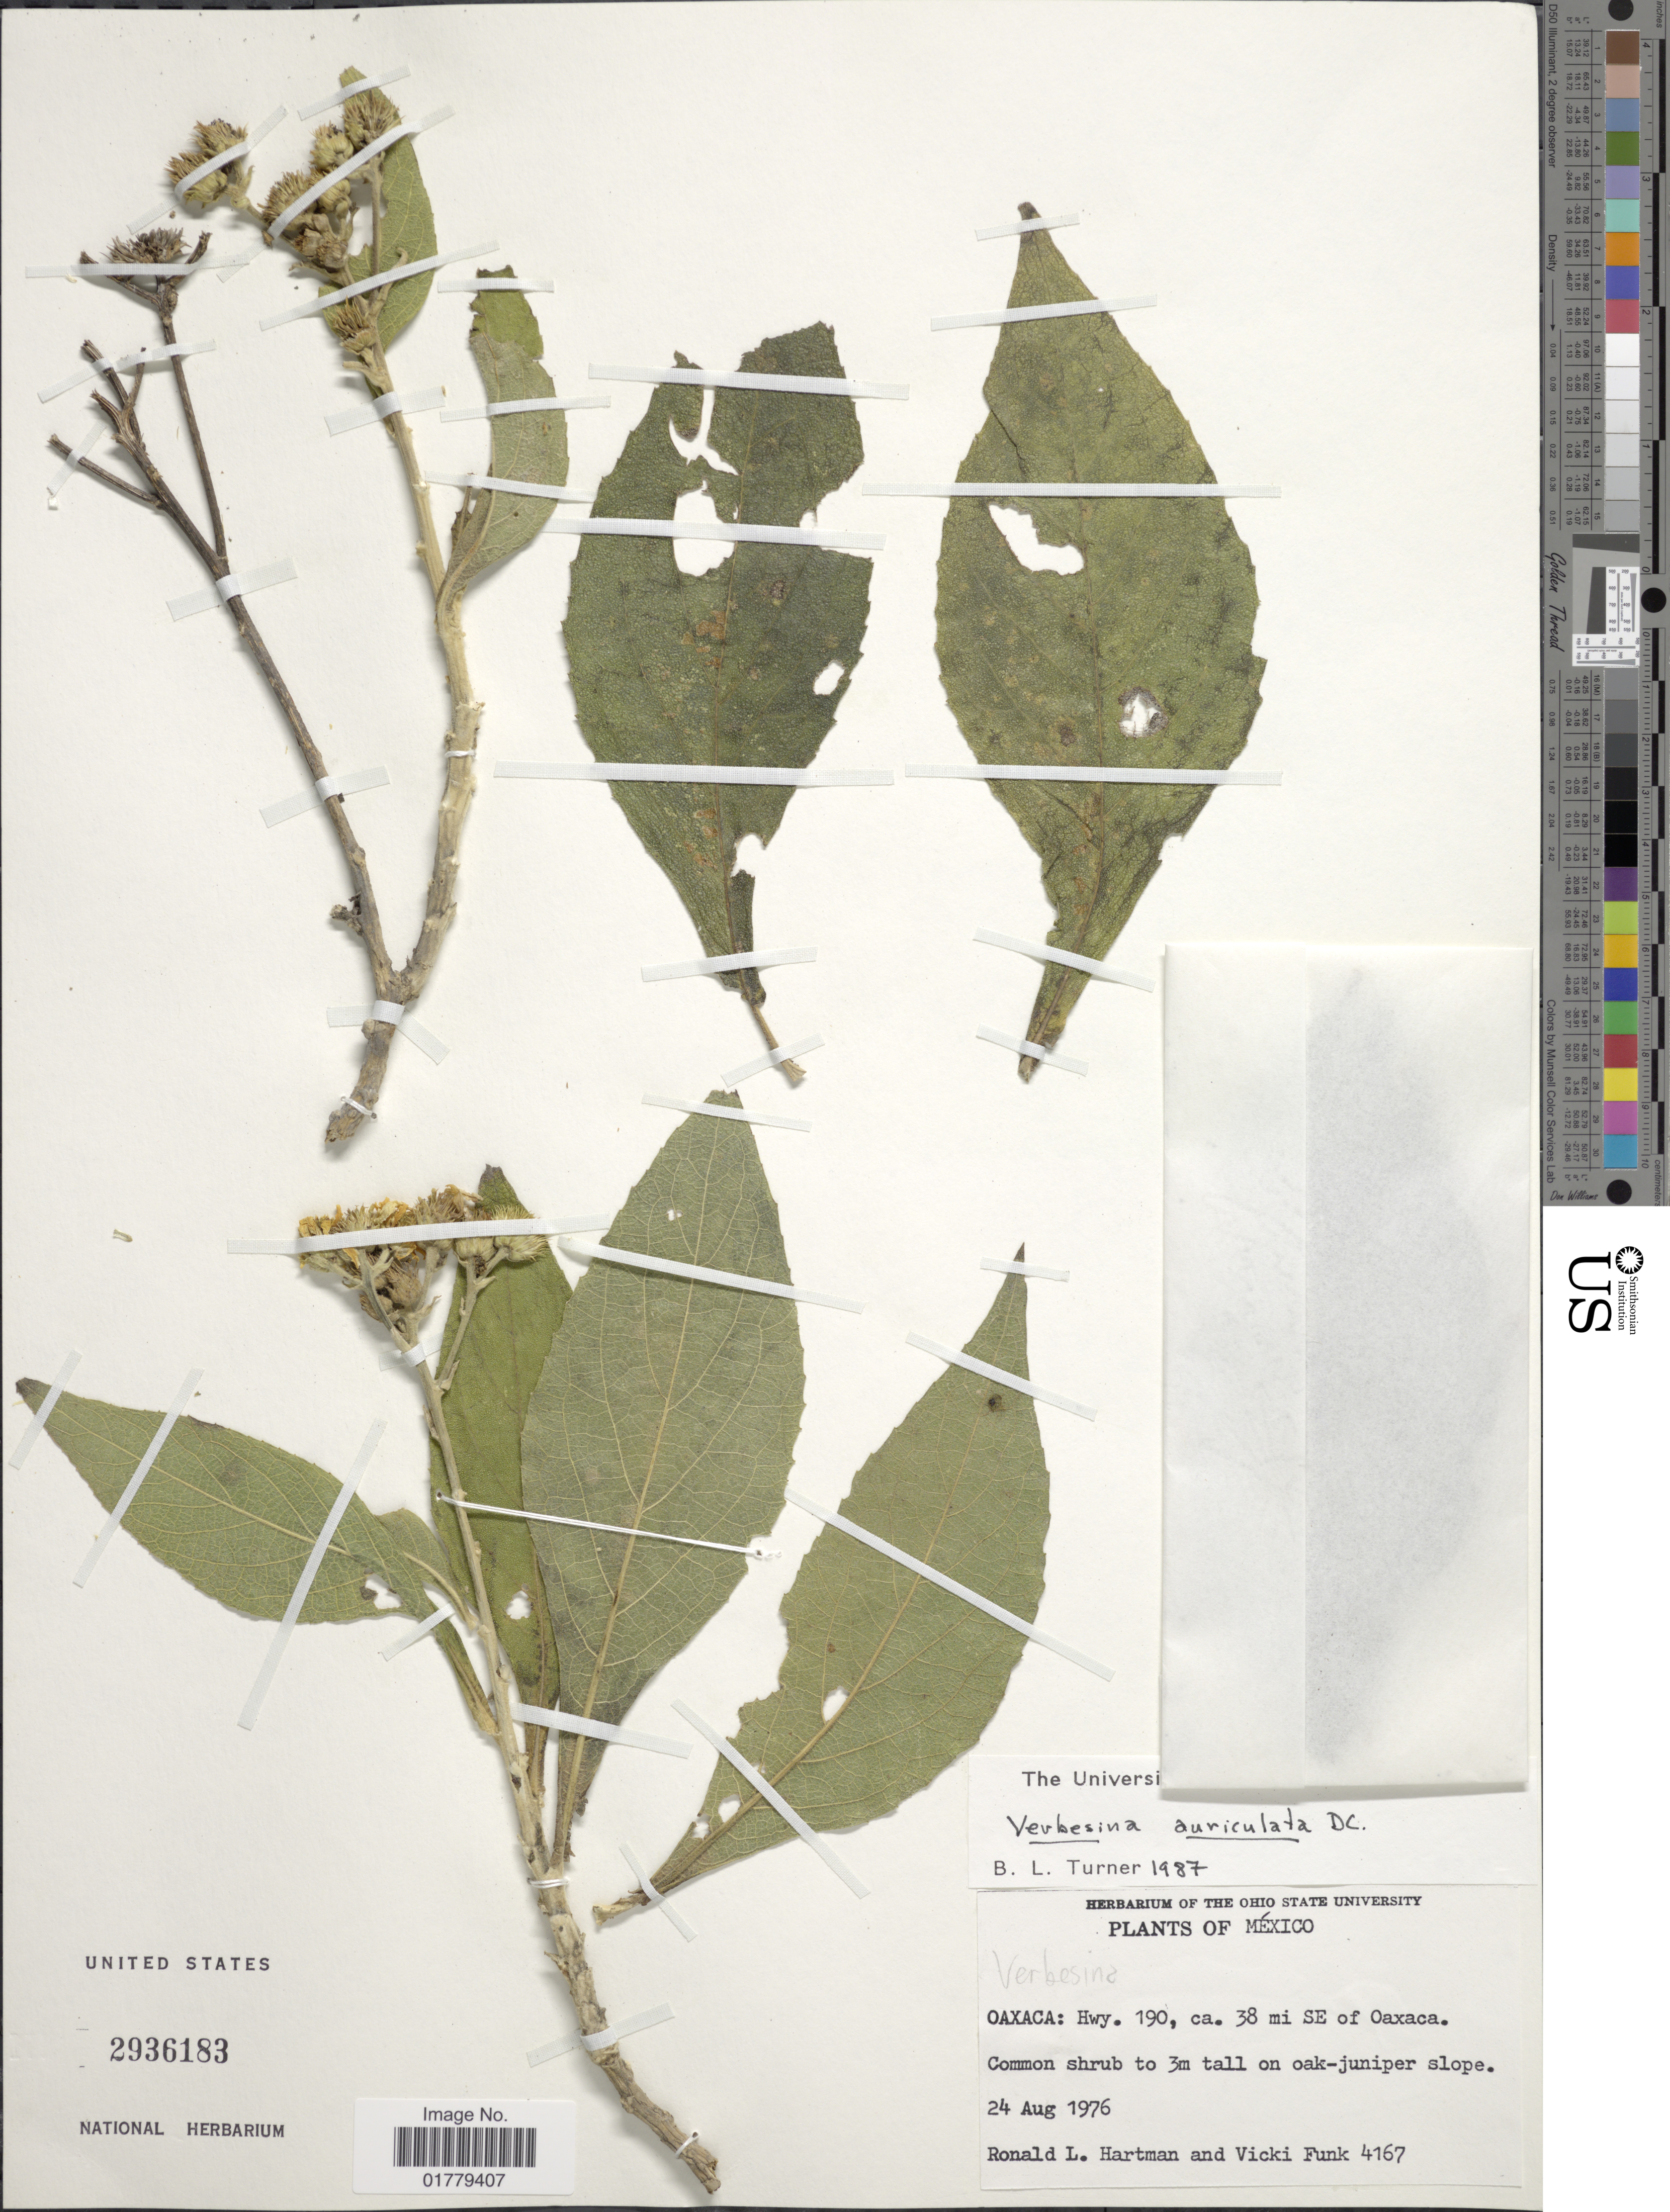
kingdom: Plantae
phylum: Tracheophyta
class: Magnoliopsida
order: Asterales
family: Asteraceae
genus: Verbesina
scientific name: Verbesina auriculata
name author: Hook. & Arn. in Hook.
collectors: R. L. Hartman & V. Funk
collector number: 4167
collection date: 1976-08-24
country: Mexico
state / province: Oaxaca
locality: Oaxaca: hwy 190, ca. 38 mi SE of Oaxaca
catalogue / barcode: US 2936183